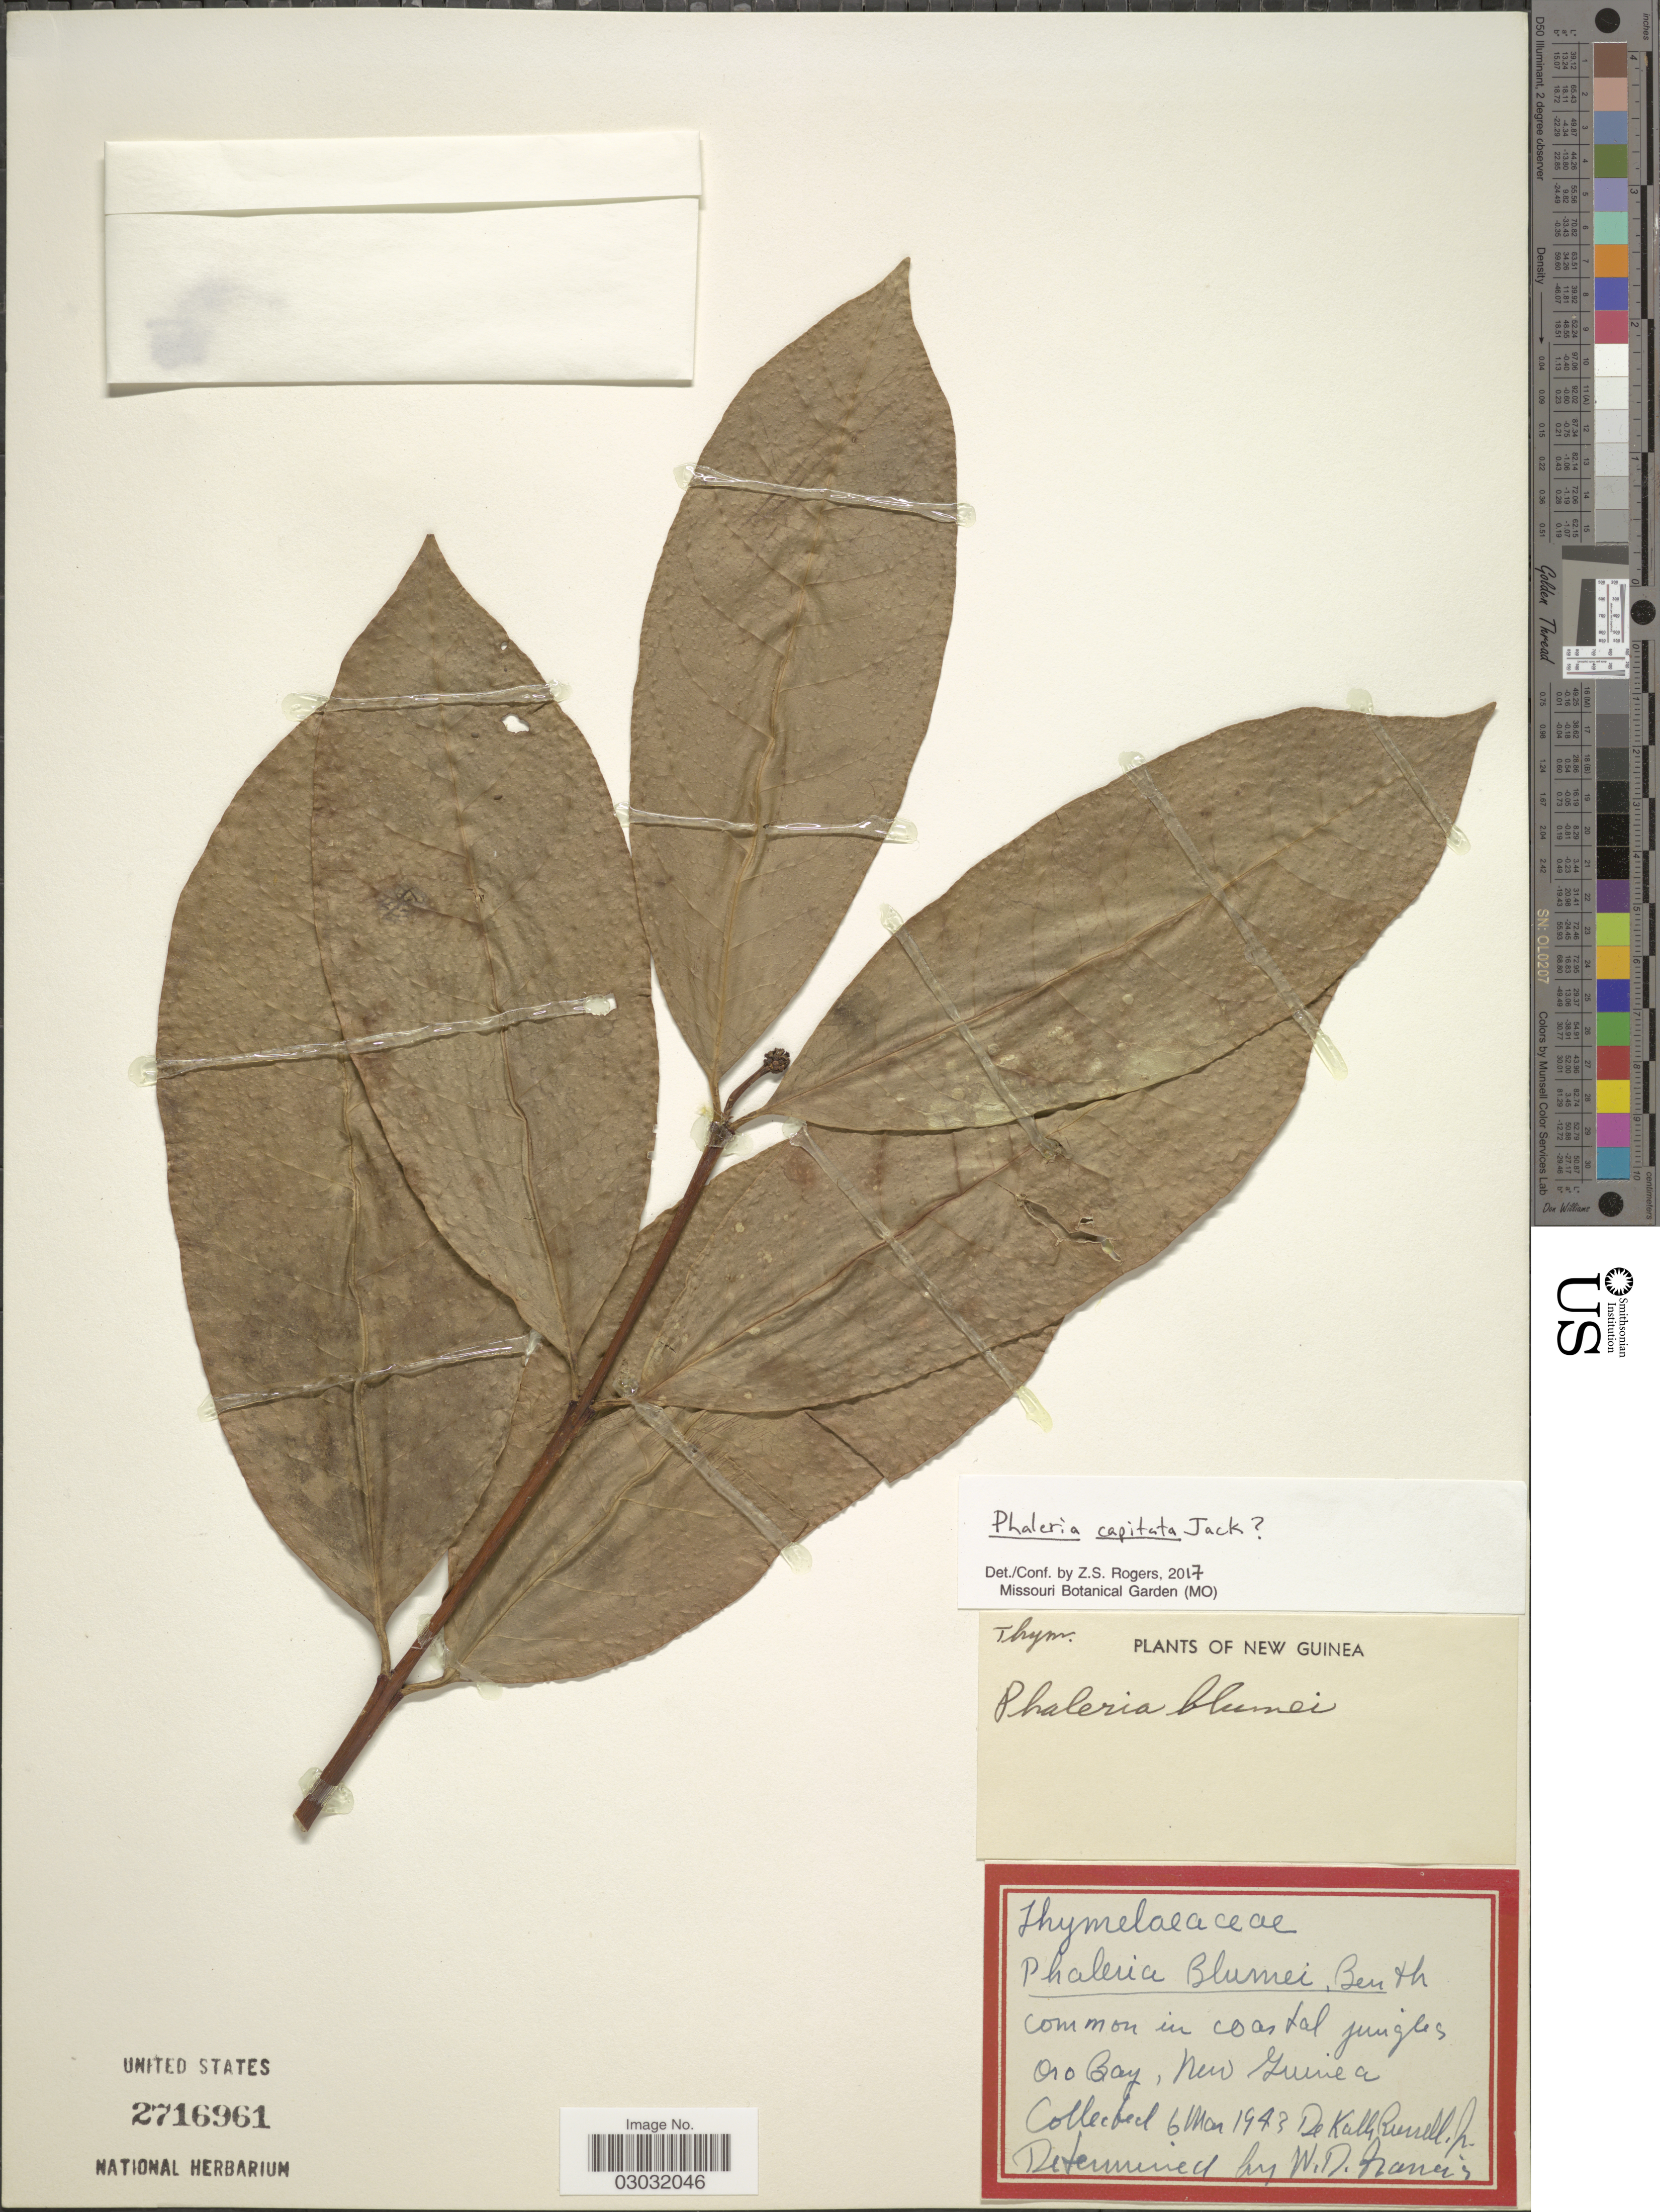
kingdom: Plantae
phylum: Tracheophyta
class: Magnoliopsida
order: Malvales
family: Thymelaeaceae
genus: Phaleria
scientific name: Phaleria capitata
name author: Jack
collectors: D. K. Russell Jr.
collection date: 1943-03-06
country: Papua New Guinea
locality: New Guinea, common in coastal jungles Oro Bay, New Guinea.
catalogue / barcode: US 2716961